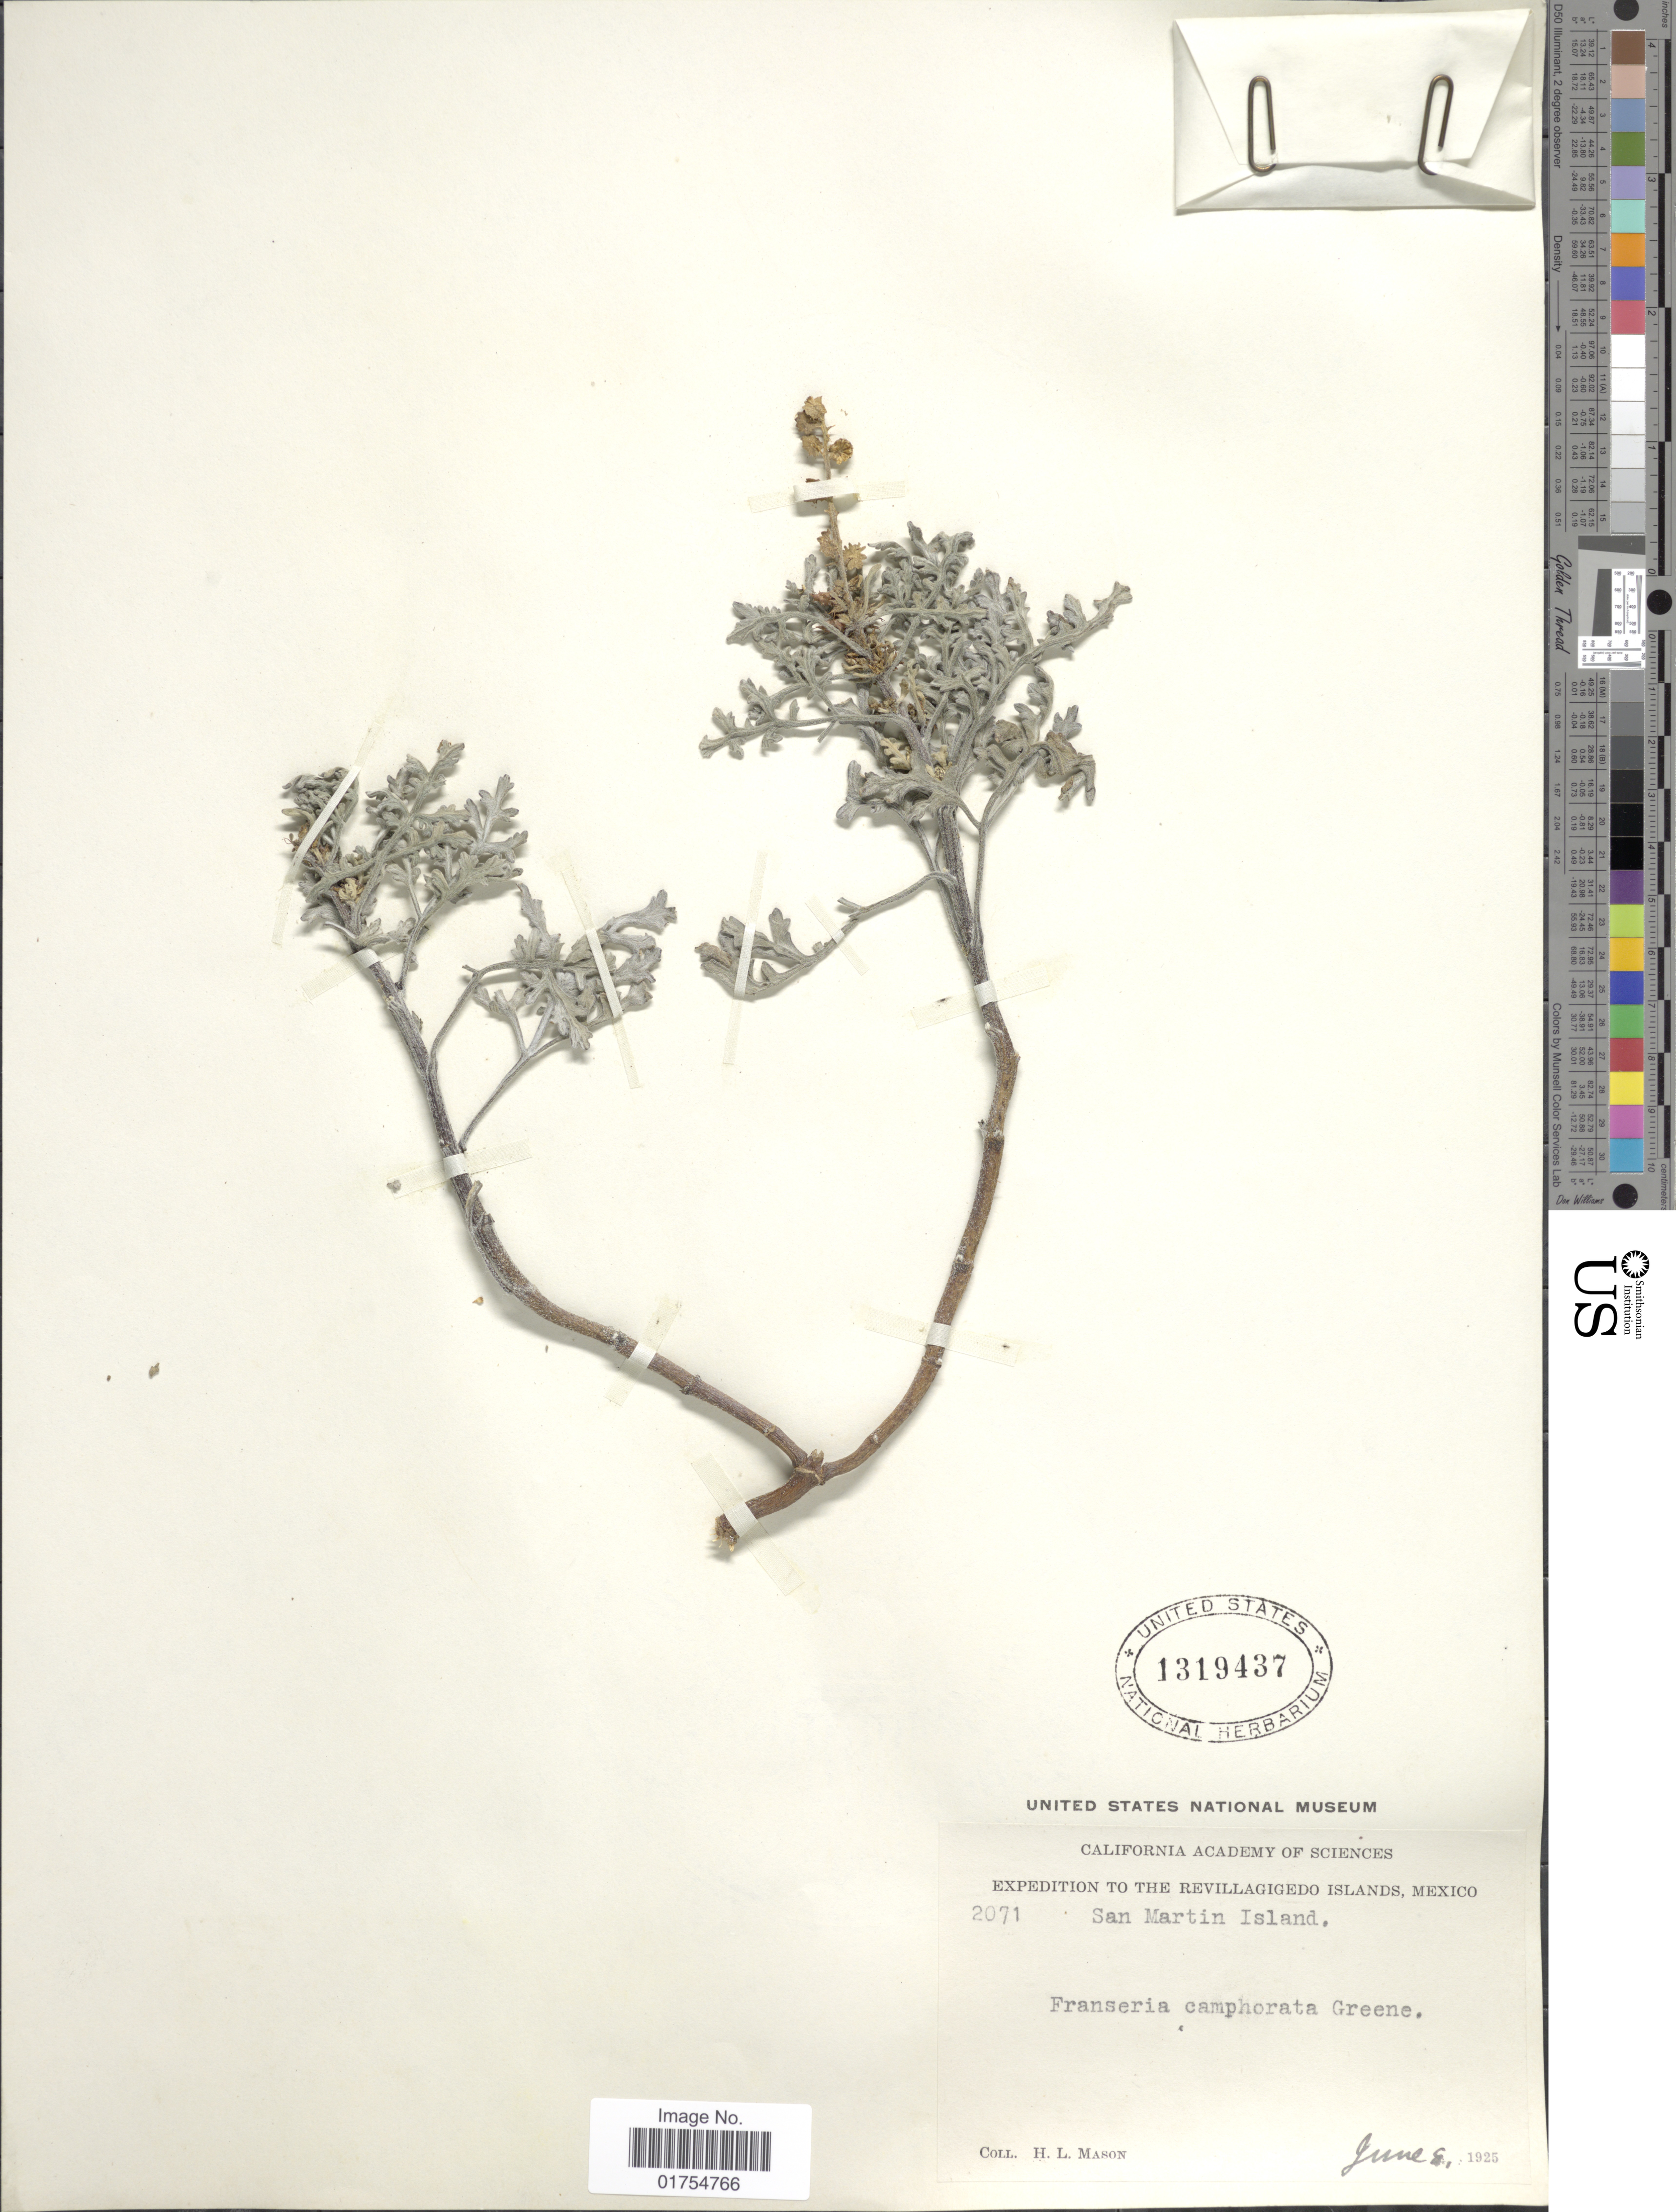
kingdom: Plantae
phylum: Tracheophyta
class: Magnoliopsida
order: Asterales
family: Asteraceae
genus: Franseria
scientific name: Franseria bipinnatifida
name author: (A. Gray) A. Gray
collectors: H. L. Mason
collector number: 2071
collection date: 1925-06-08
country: Mexico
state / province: Colima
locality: An Martin Island. Revillagigedo Islands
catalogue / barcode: US 1319437